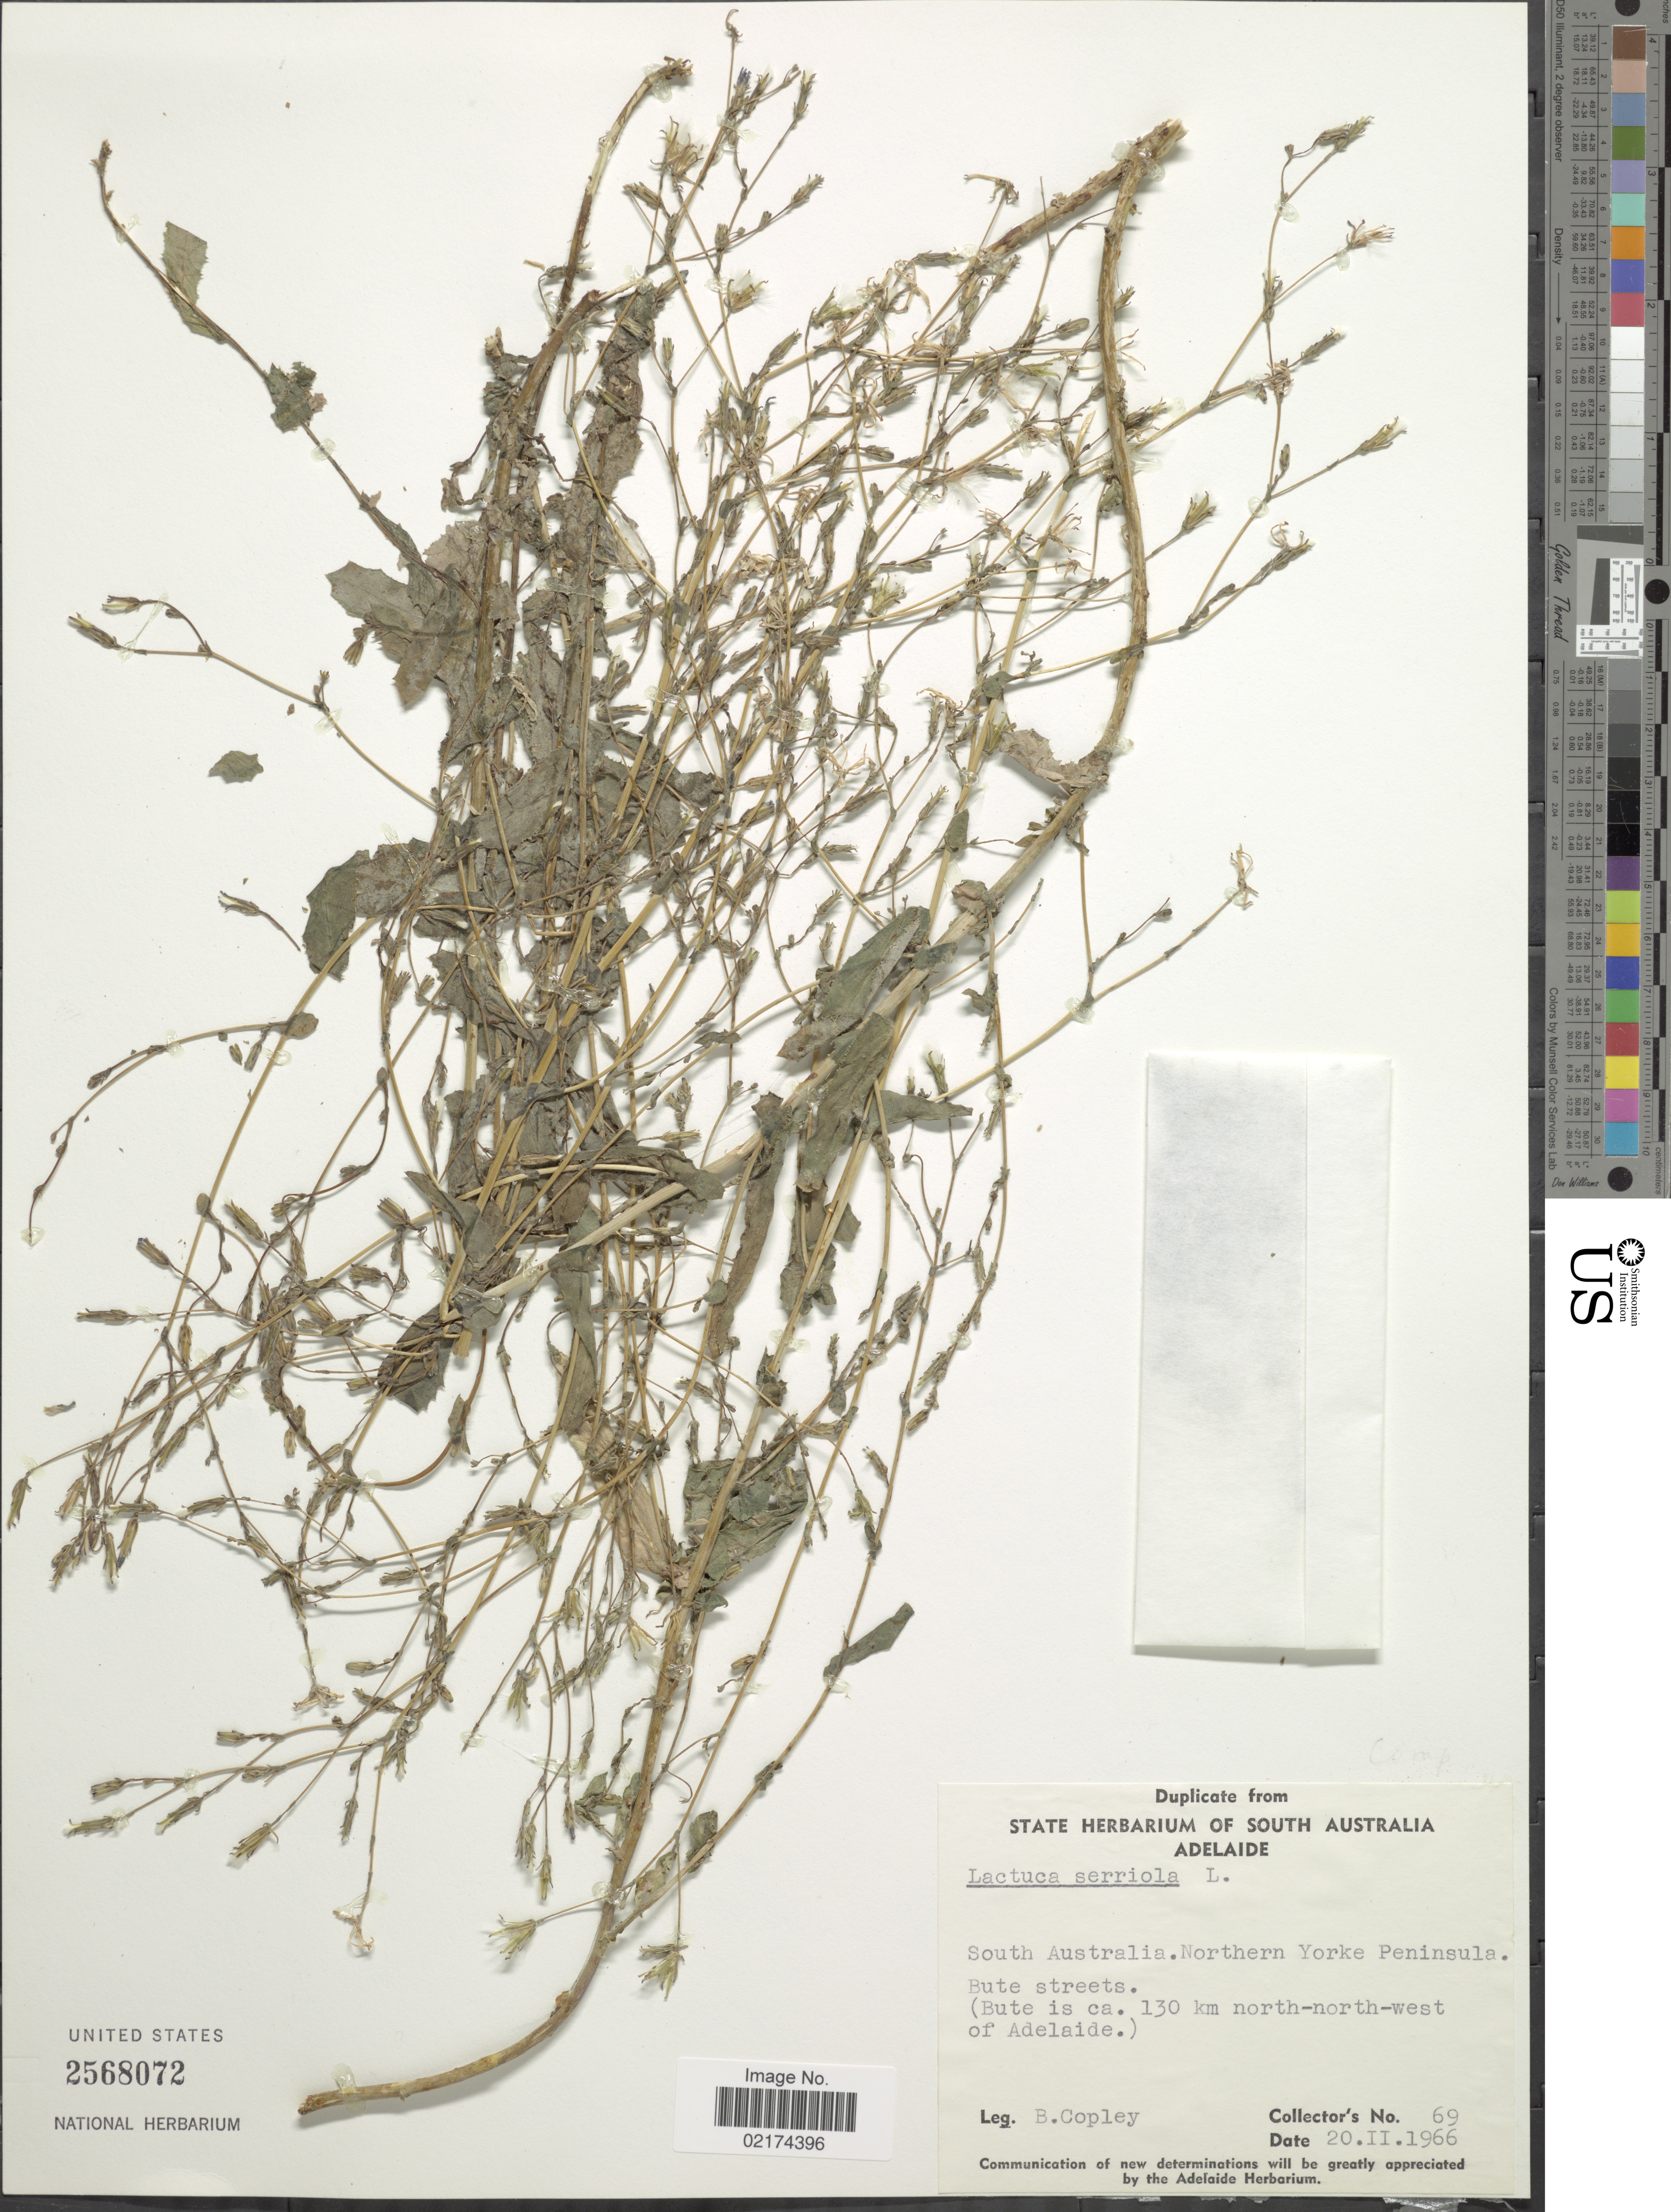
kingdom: Plantae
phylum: Tracheophyta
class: Magnoliopsida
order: Asterales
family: Asteraceae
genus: Lactuca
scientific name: Lactuca serriola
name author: L.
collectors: B. Copley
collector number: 69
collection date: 1966-02-20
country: Australia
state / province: South Australia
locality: Northern Yorke Peninsula, Bute streets (Bute is ca 130 km north-north-west of Adelaide)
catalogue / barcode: US 2568072